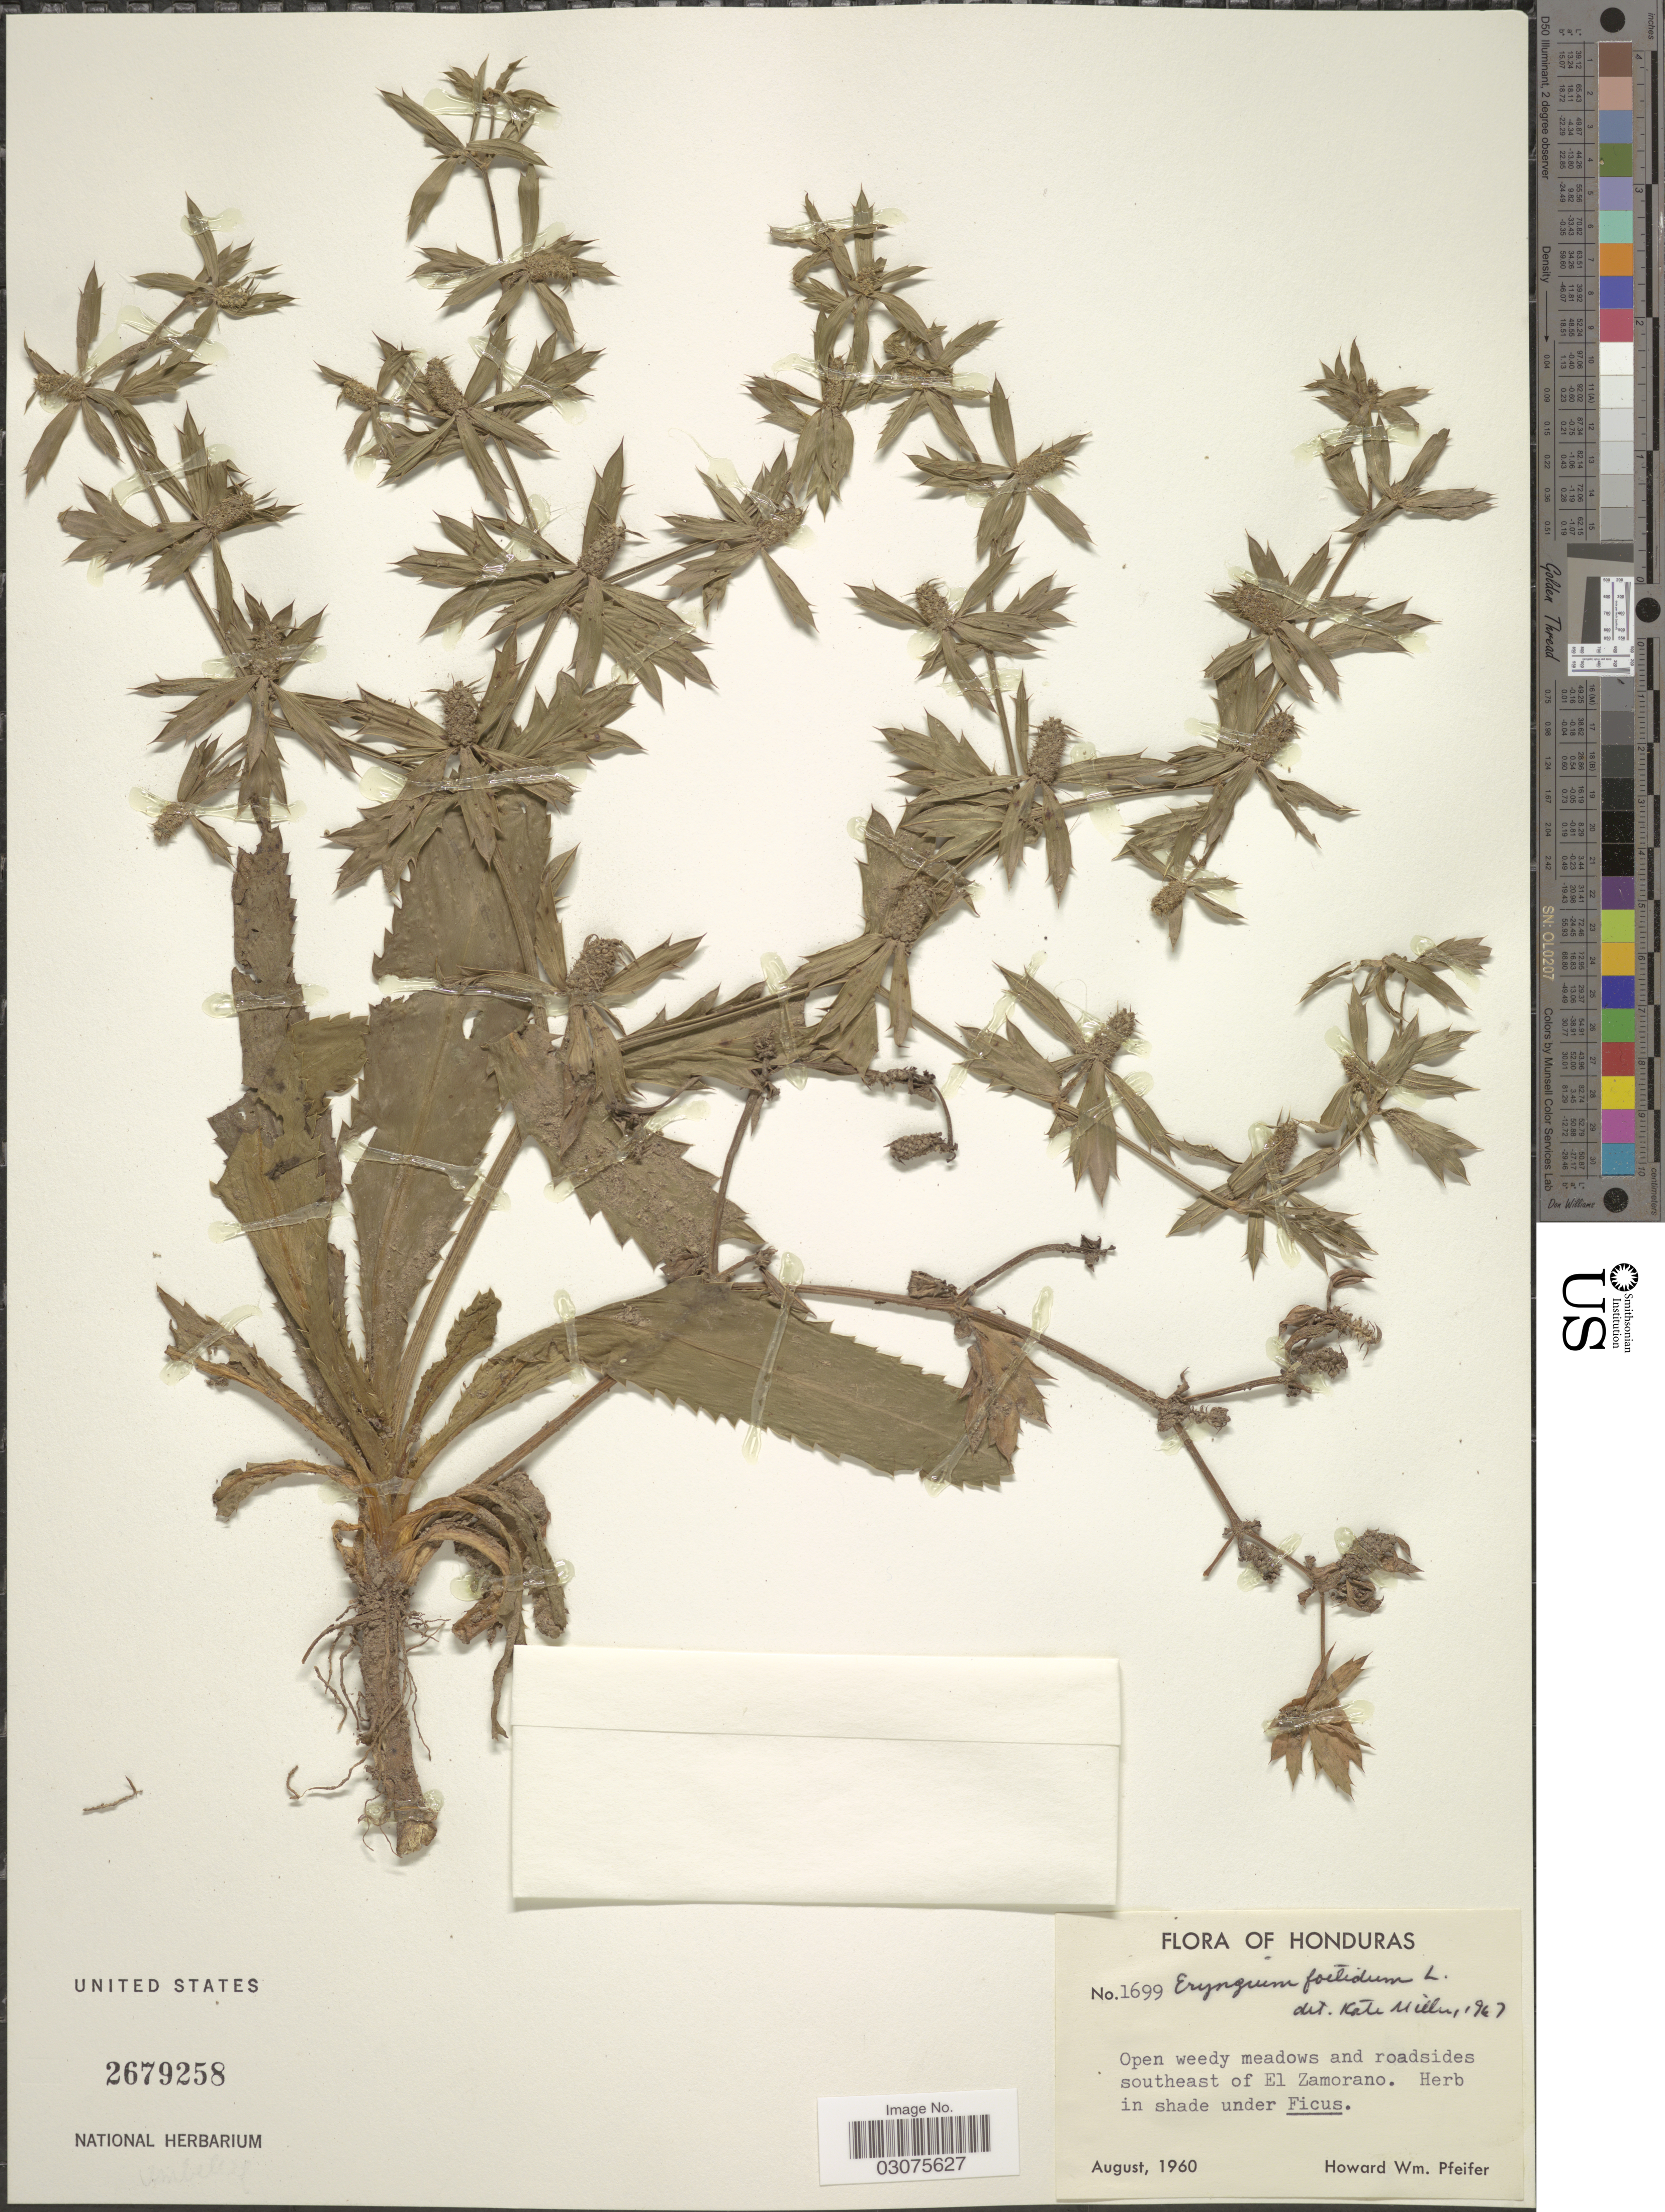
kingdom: Plantae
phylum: Tracheophyta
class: Magnoliopsida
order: Apiales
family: Apiaceae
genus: Eryngium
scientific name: Eryngium foetidum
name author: L.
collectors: H. W. Pfeifer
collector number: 1699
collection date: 1960-08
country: Honduras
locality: Open weedy meadows and roadsides southeast of El Zamorano.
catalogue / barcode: US 2679258